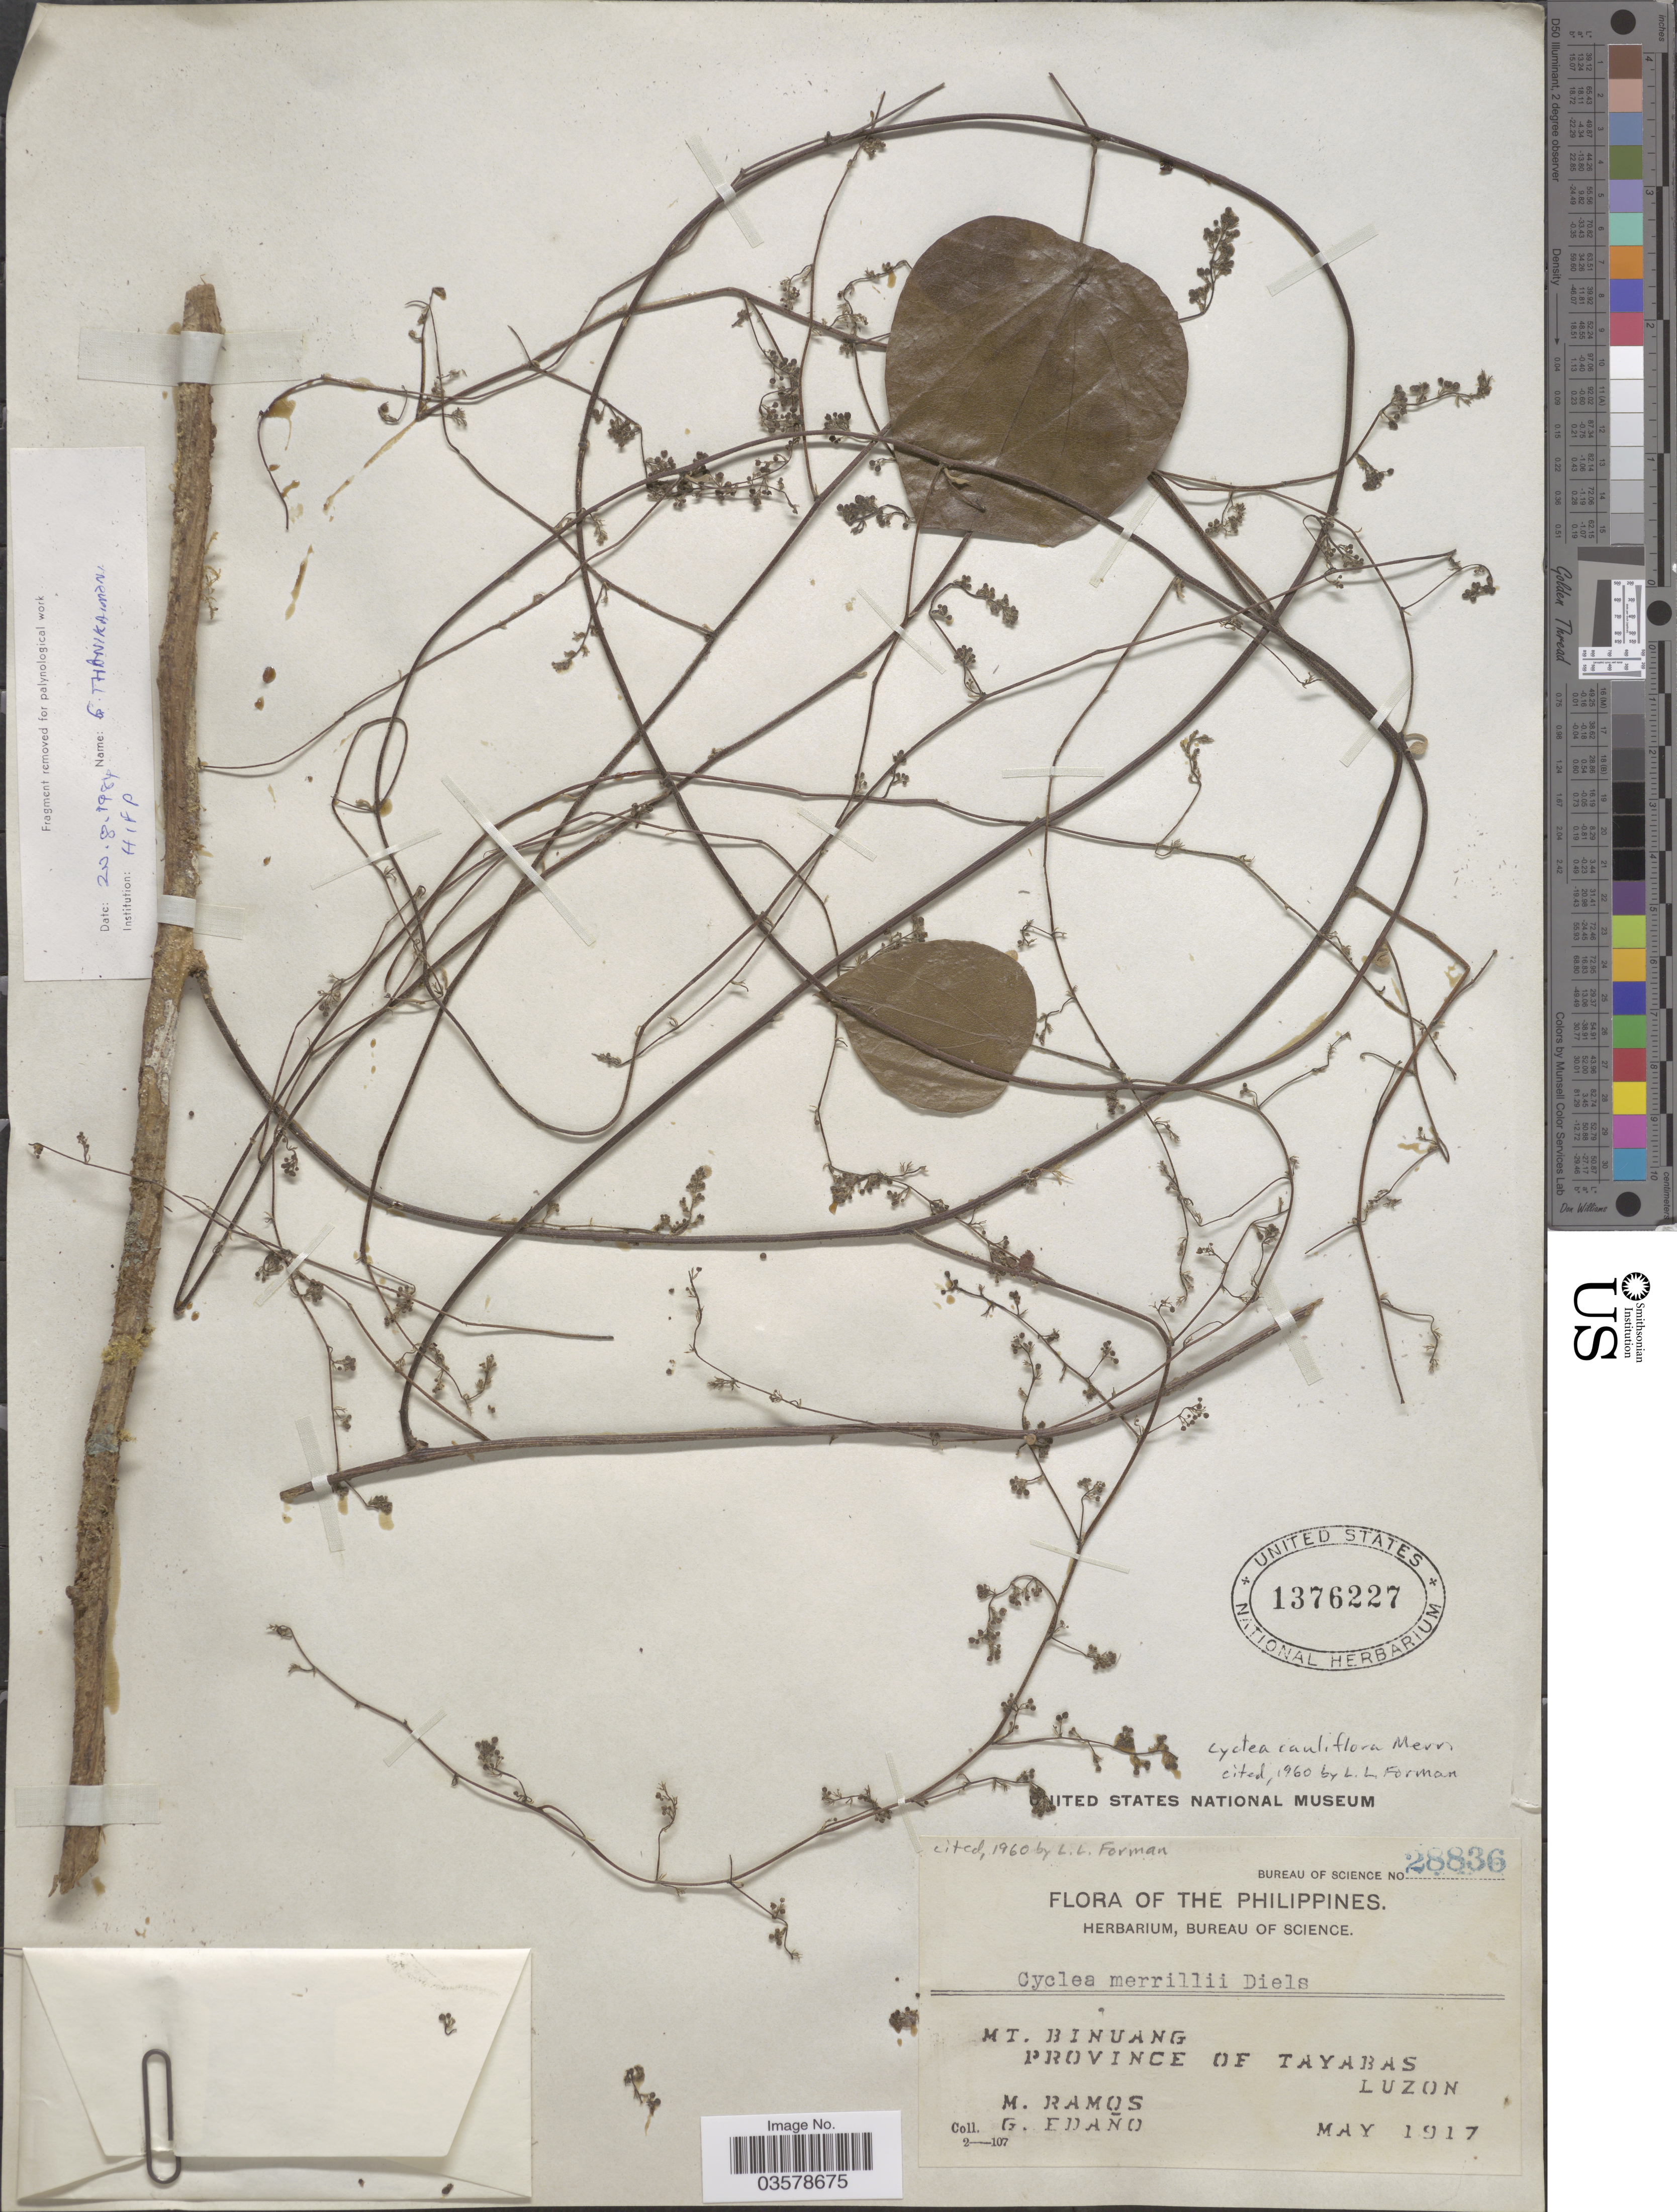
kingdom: Plantae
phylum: Tracheophyta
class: Magnoliopsida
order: Ranunculales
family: Menispermaceae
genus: Cyclea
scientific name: Cyclea cauliflora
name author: Merr.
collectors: M. Ramos & G. Edaño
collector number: Bureau of Science 28836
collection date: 1917-05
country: Philippines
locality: Mt. Binuang. Province of Tayabas. Luzon.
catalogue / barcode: US 1376227